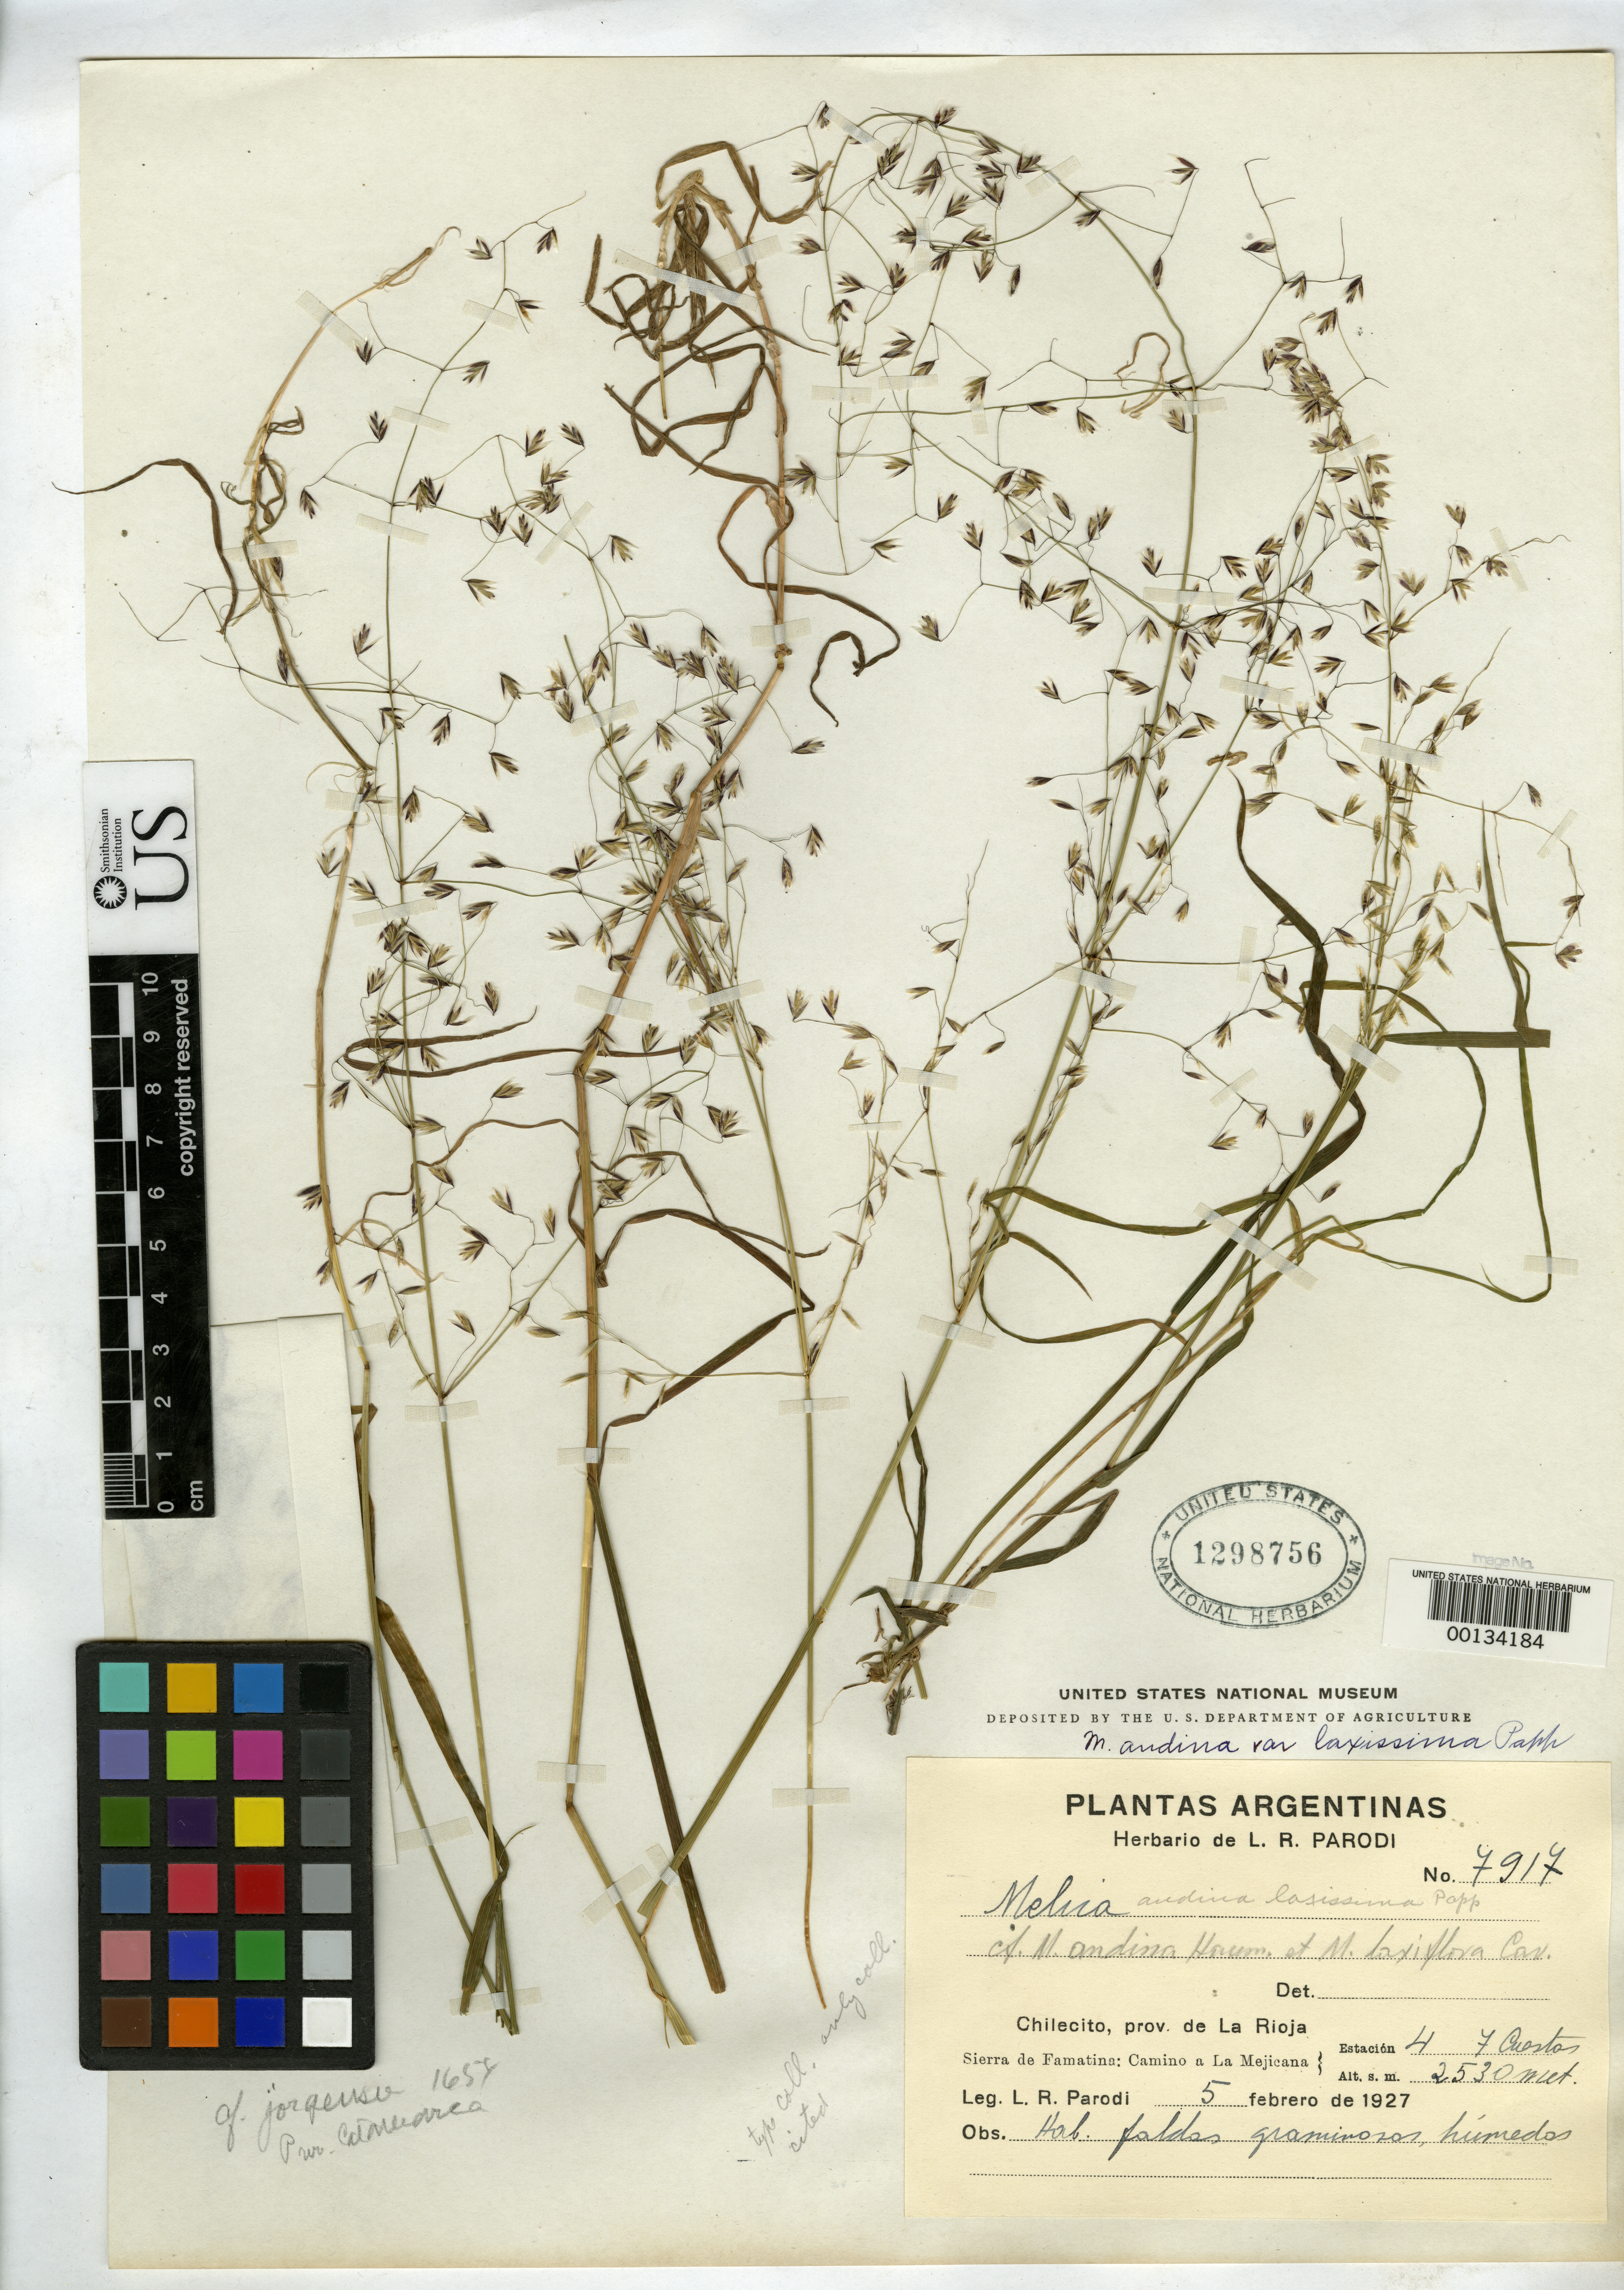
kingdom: Plantae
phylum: Tracheophyta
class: Liliopsida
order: Poales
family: Poaceae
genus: Melica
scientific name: Melica andina var. laxissima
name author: Papp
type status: Type Collection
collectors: L. R. Parodi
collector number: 7917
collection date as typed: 05 Feb 1927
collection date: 1927-02-05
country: Argentina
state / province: La Rioja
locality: Chilecito Sierra de Famatina; Camino a La Mejicana.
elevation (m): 2530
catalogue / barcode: US 1298756